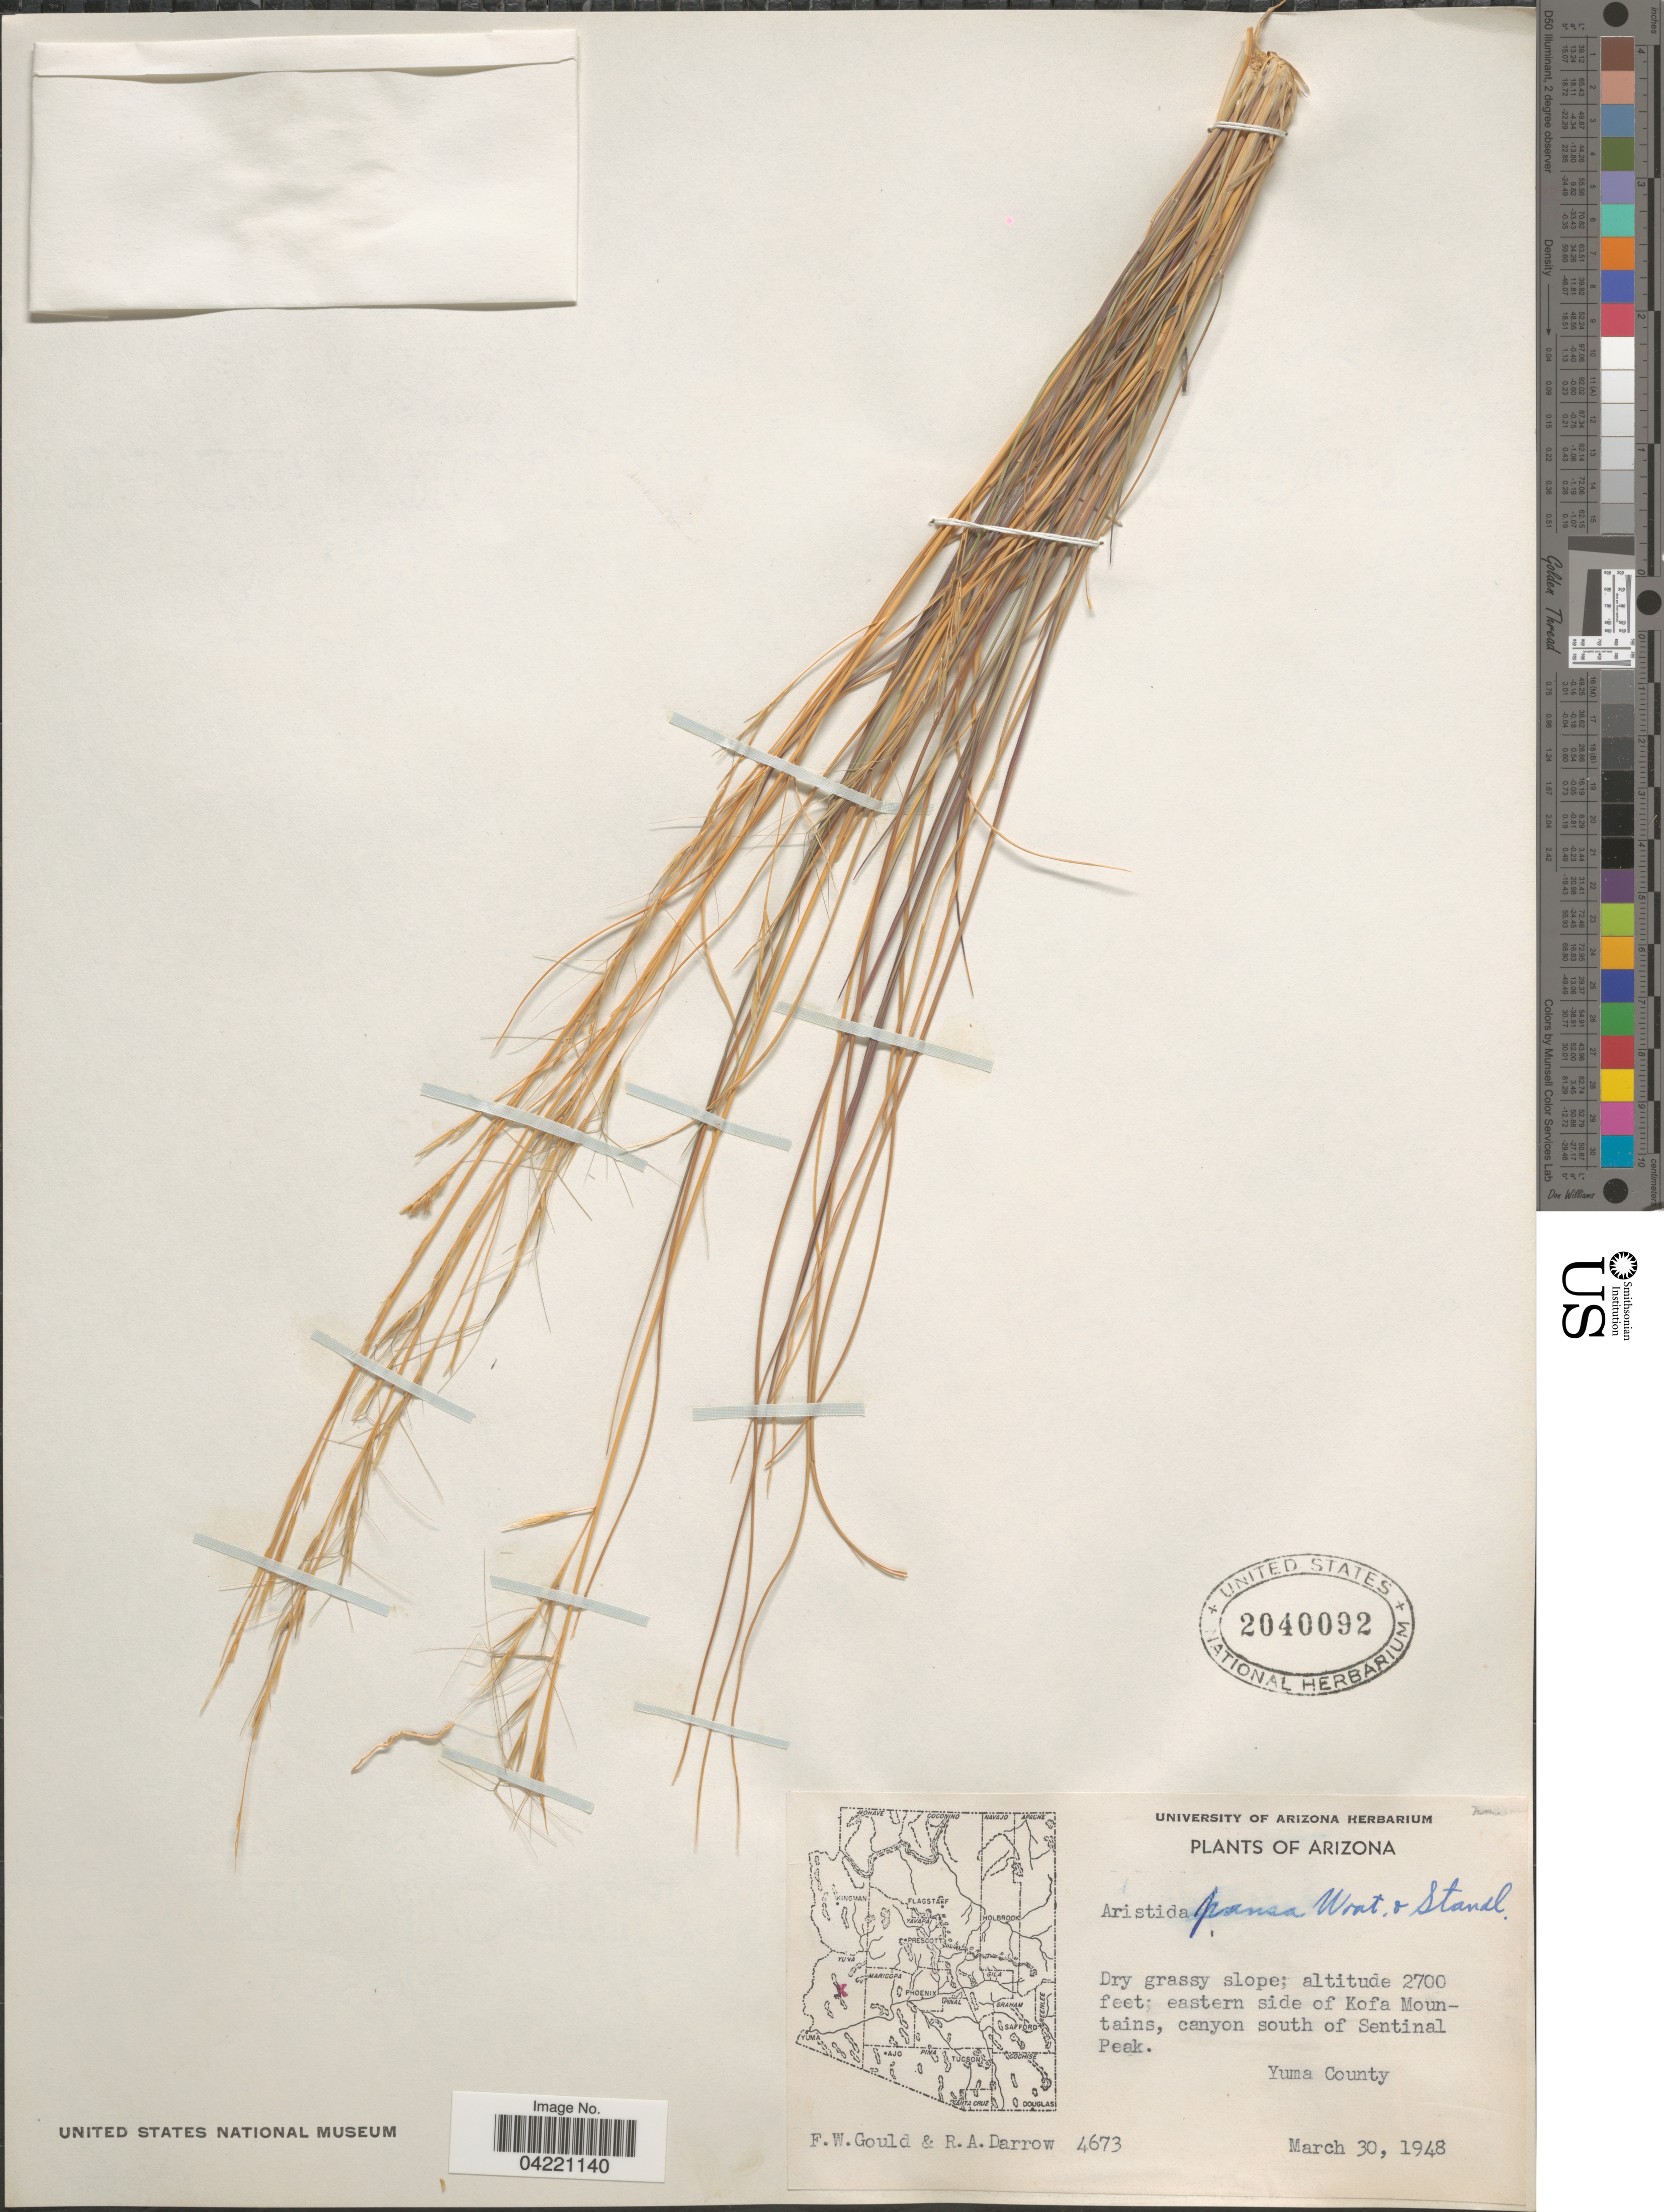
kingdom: Plantae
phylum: Tracheophyta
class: Liliopsida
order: Poales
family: Poaceae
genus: Aristida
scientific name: Aristida pansa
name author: Wooton & Standl.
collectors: F. W. Gould & R. A. Darrow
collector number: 4673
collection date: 1948-03-30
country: United States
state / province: Arizona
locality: Eastern side of Kofa Mountains, canyon south of Sentinal Peak. Yuma County.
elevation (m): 823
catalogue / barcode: US 2040092